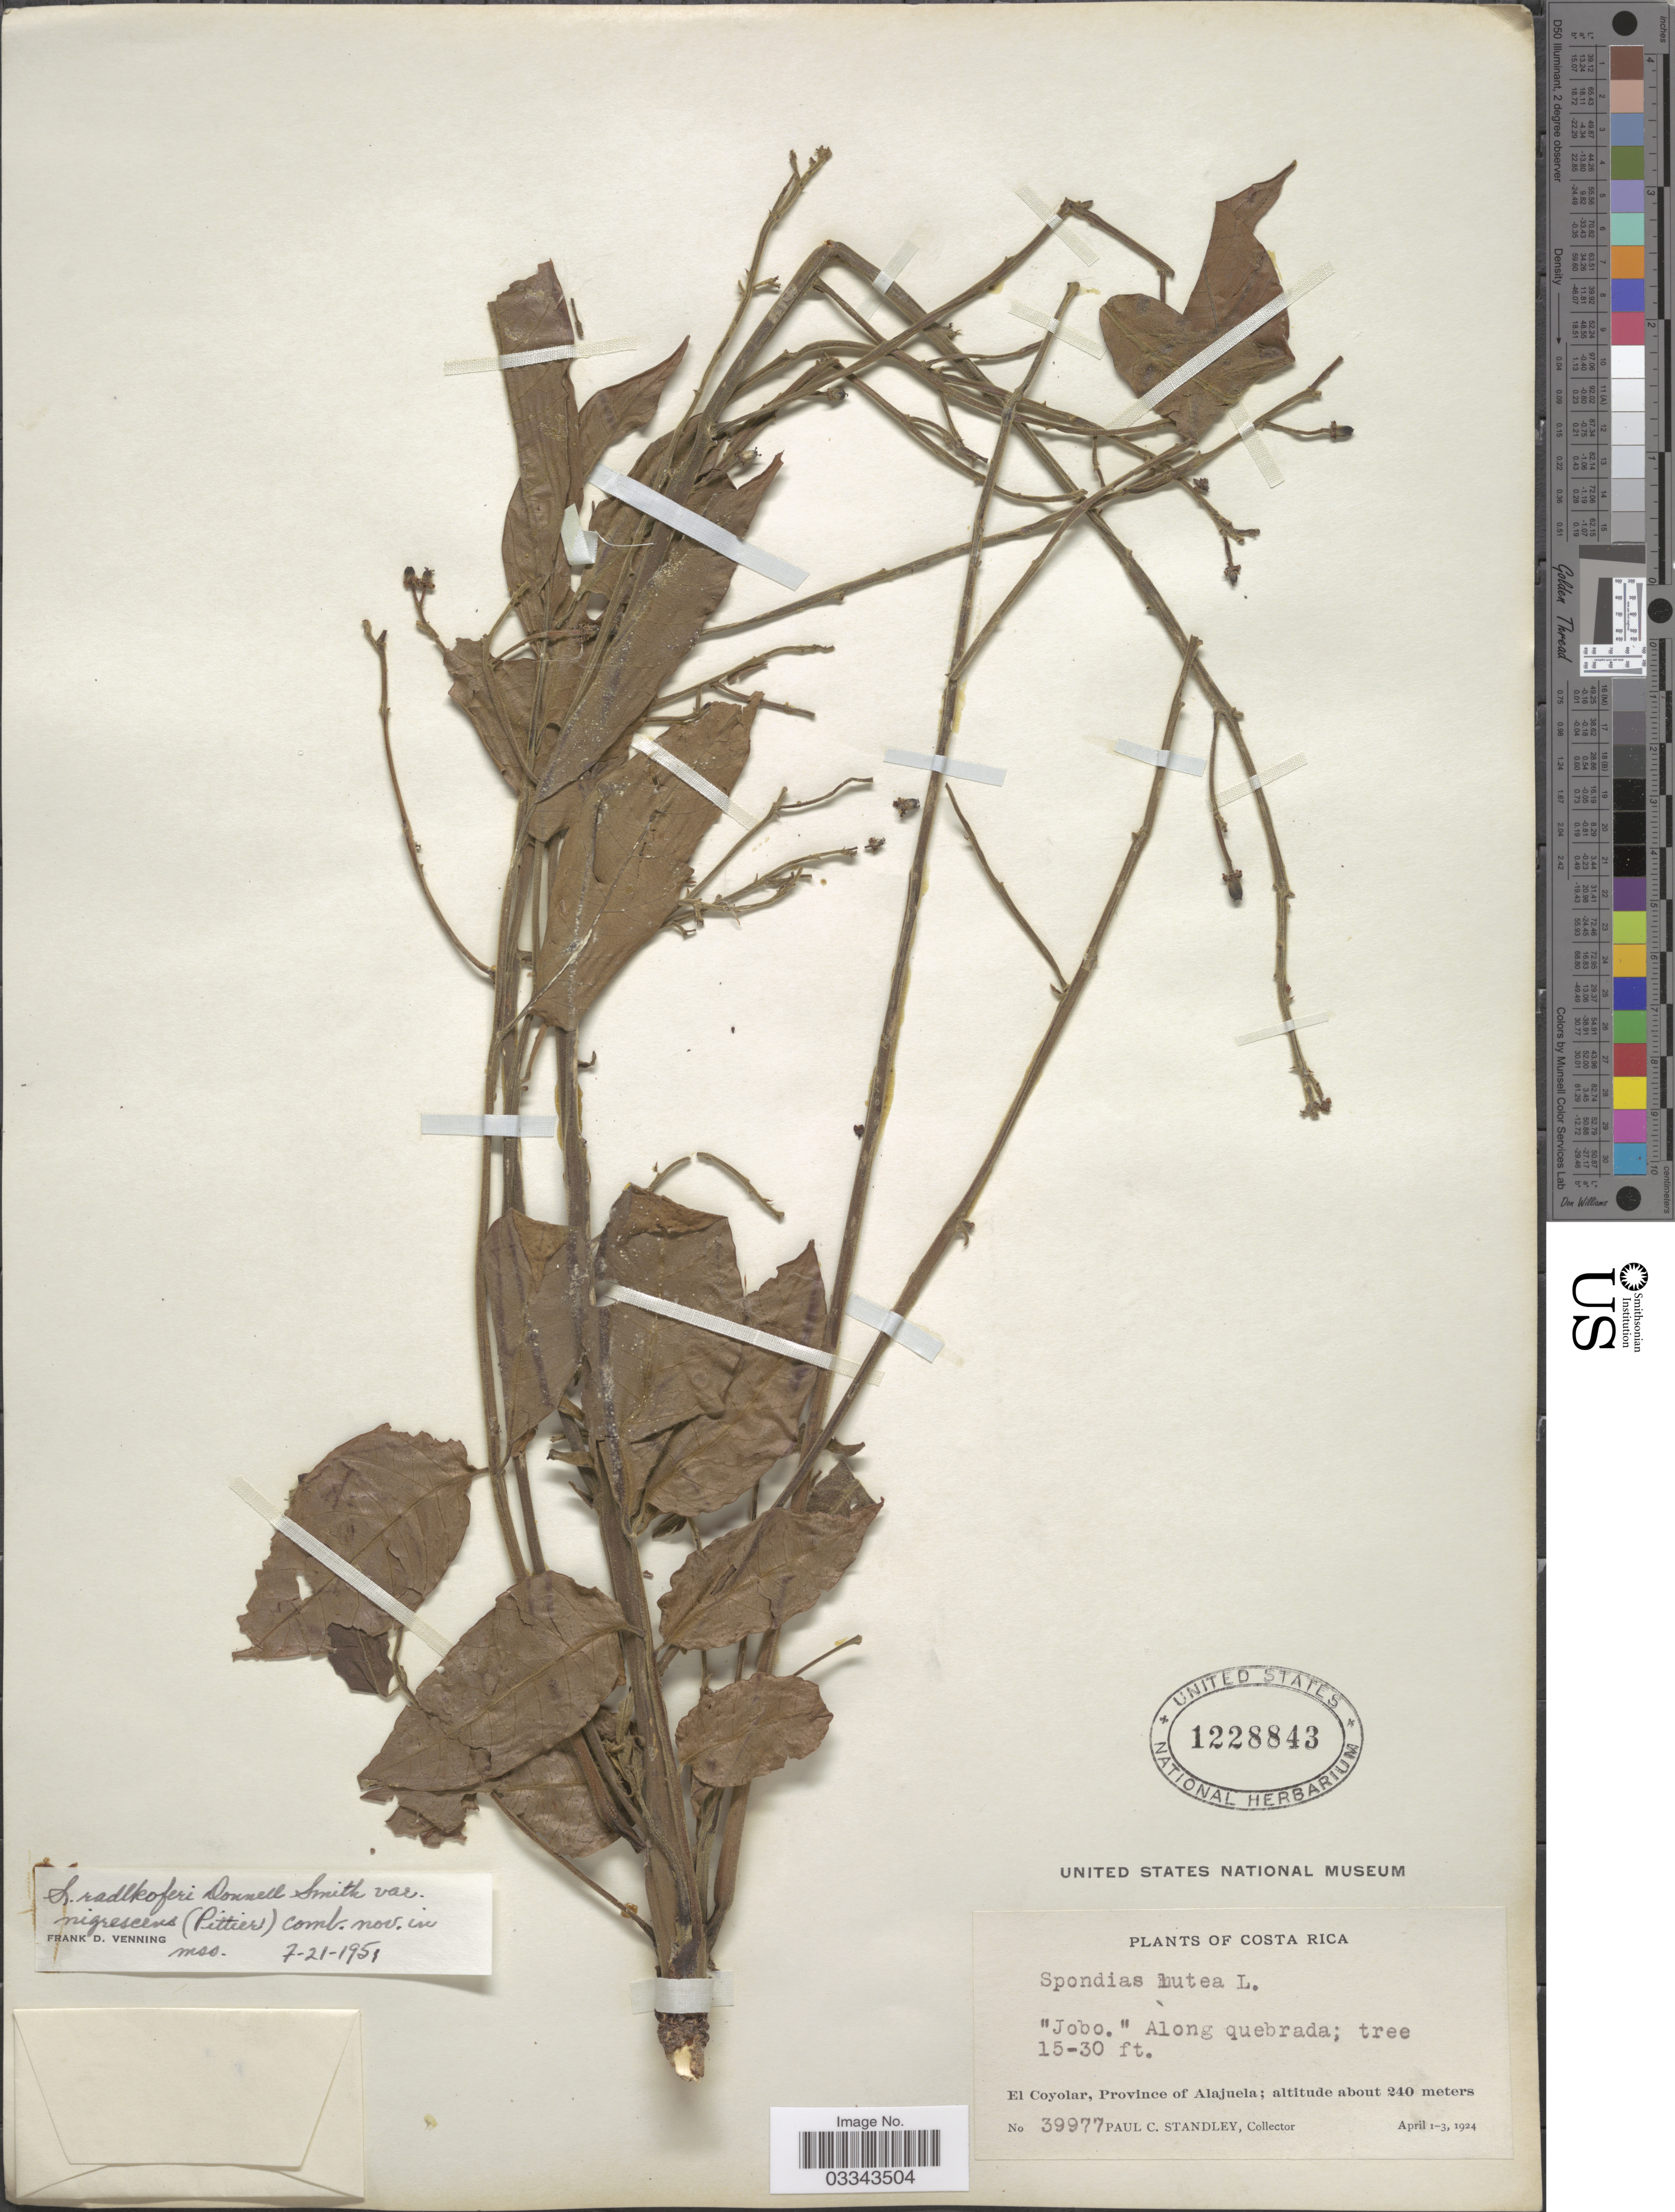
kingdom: Plantae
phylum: Tracheophyta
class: Magnoliopsida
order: Sapindales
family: Anacardiaceae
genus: Spondias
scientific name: Spondias radlkoferi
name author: Donn. Sm.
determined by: Mitchell, John D.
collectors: P. C. Standley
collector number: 39977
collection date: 1924-04-01/1924-04-03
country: Costa Rica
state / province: Alajuela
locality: El Coyolar.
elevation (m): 240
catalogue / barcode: US 1228843